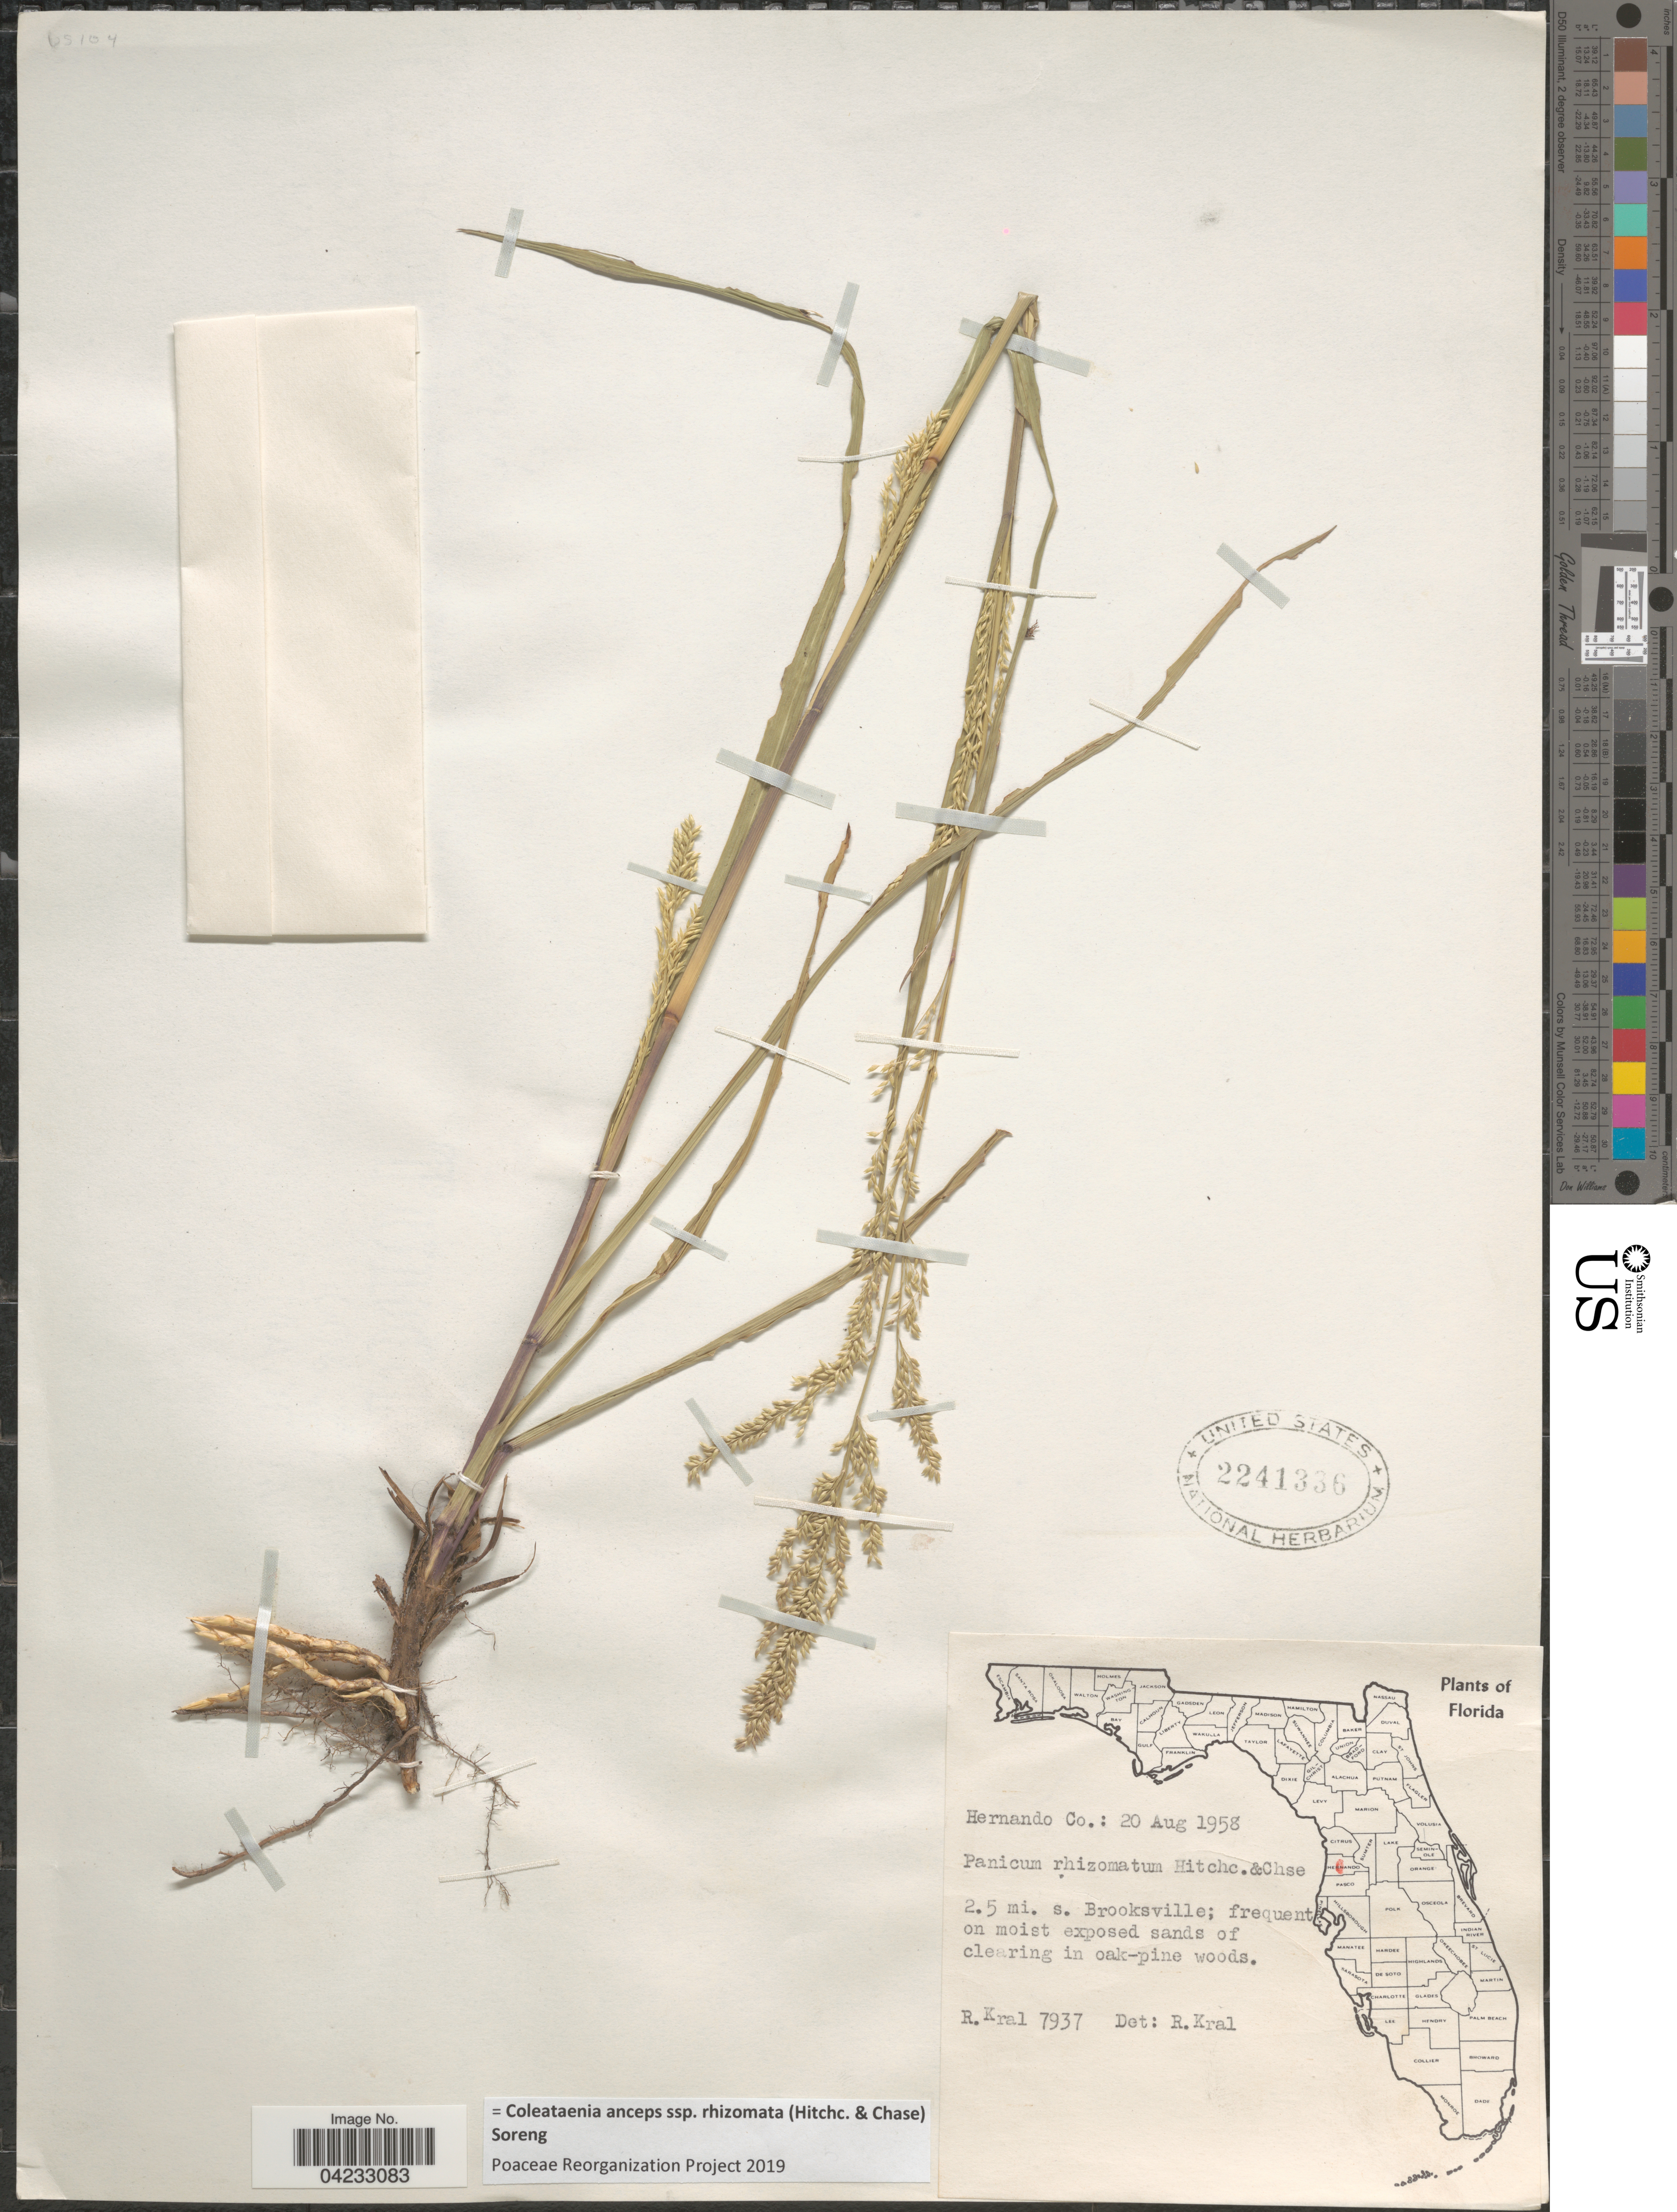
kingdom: Plantae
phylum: Tracheophyta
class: Liliopsida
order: Poales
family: Poaceae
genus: Coleataenia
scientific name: Coleataenia anceps subsp. rhizomata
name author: (Hitchc. & Chase) Soreng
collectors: R. Kral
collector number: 7937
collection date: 1958-08-20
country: United States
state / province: Florida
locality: Hernando Co. 2.5 mi. s. Brooksville.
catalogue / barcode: US 2241336